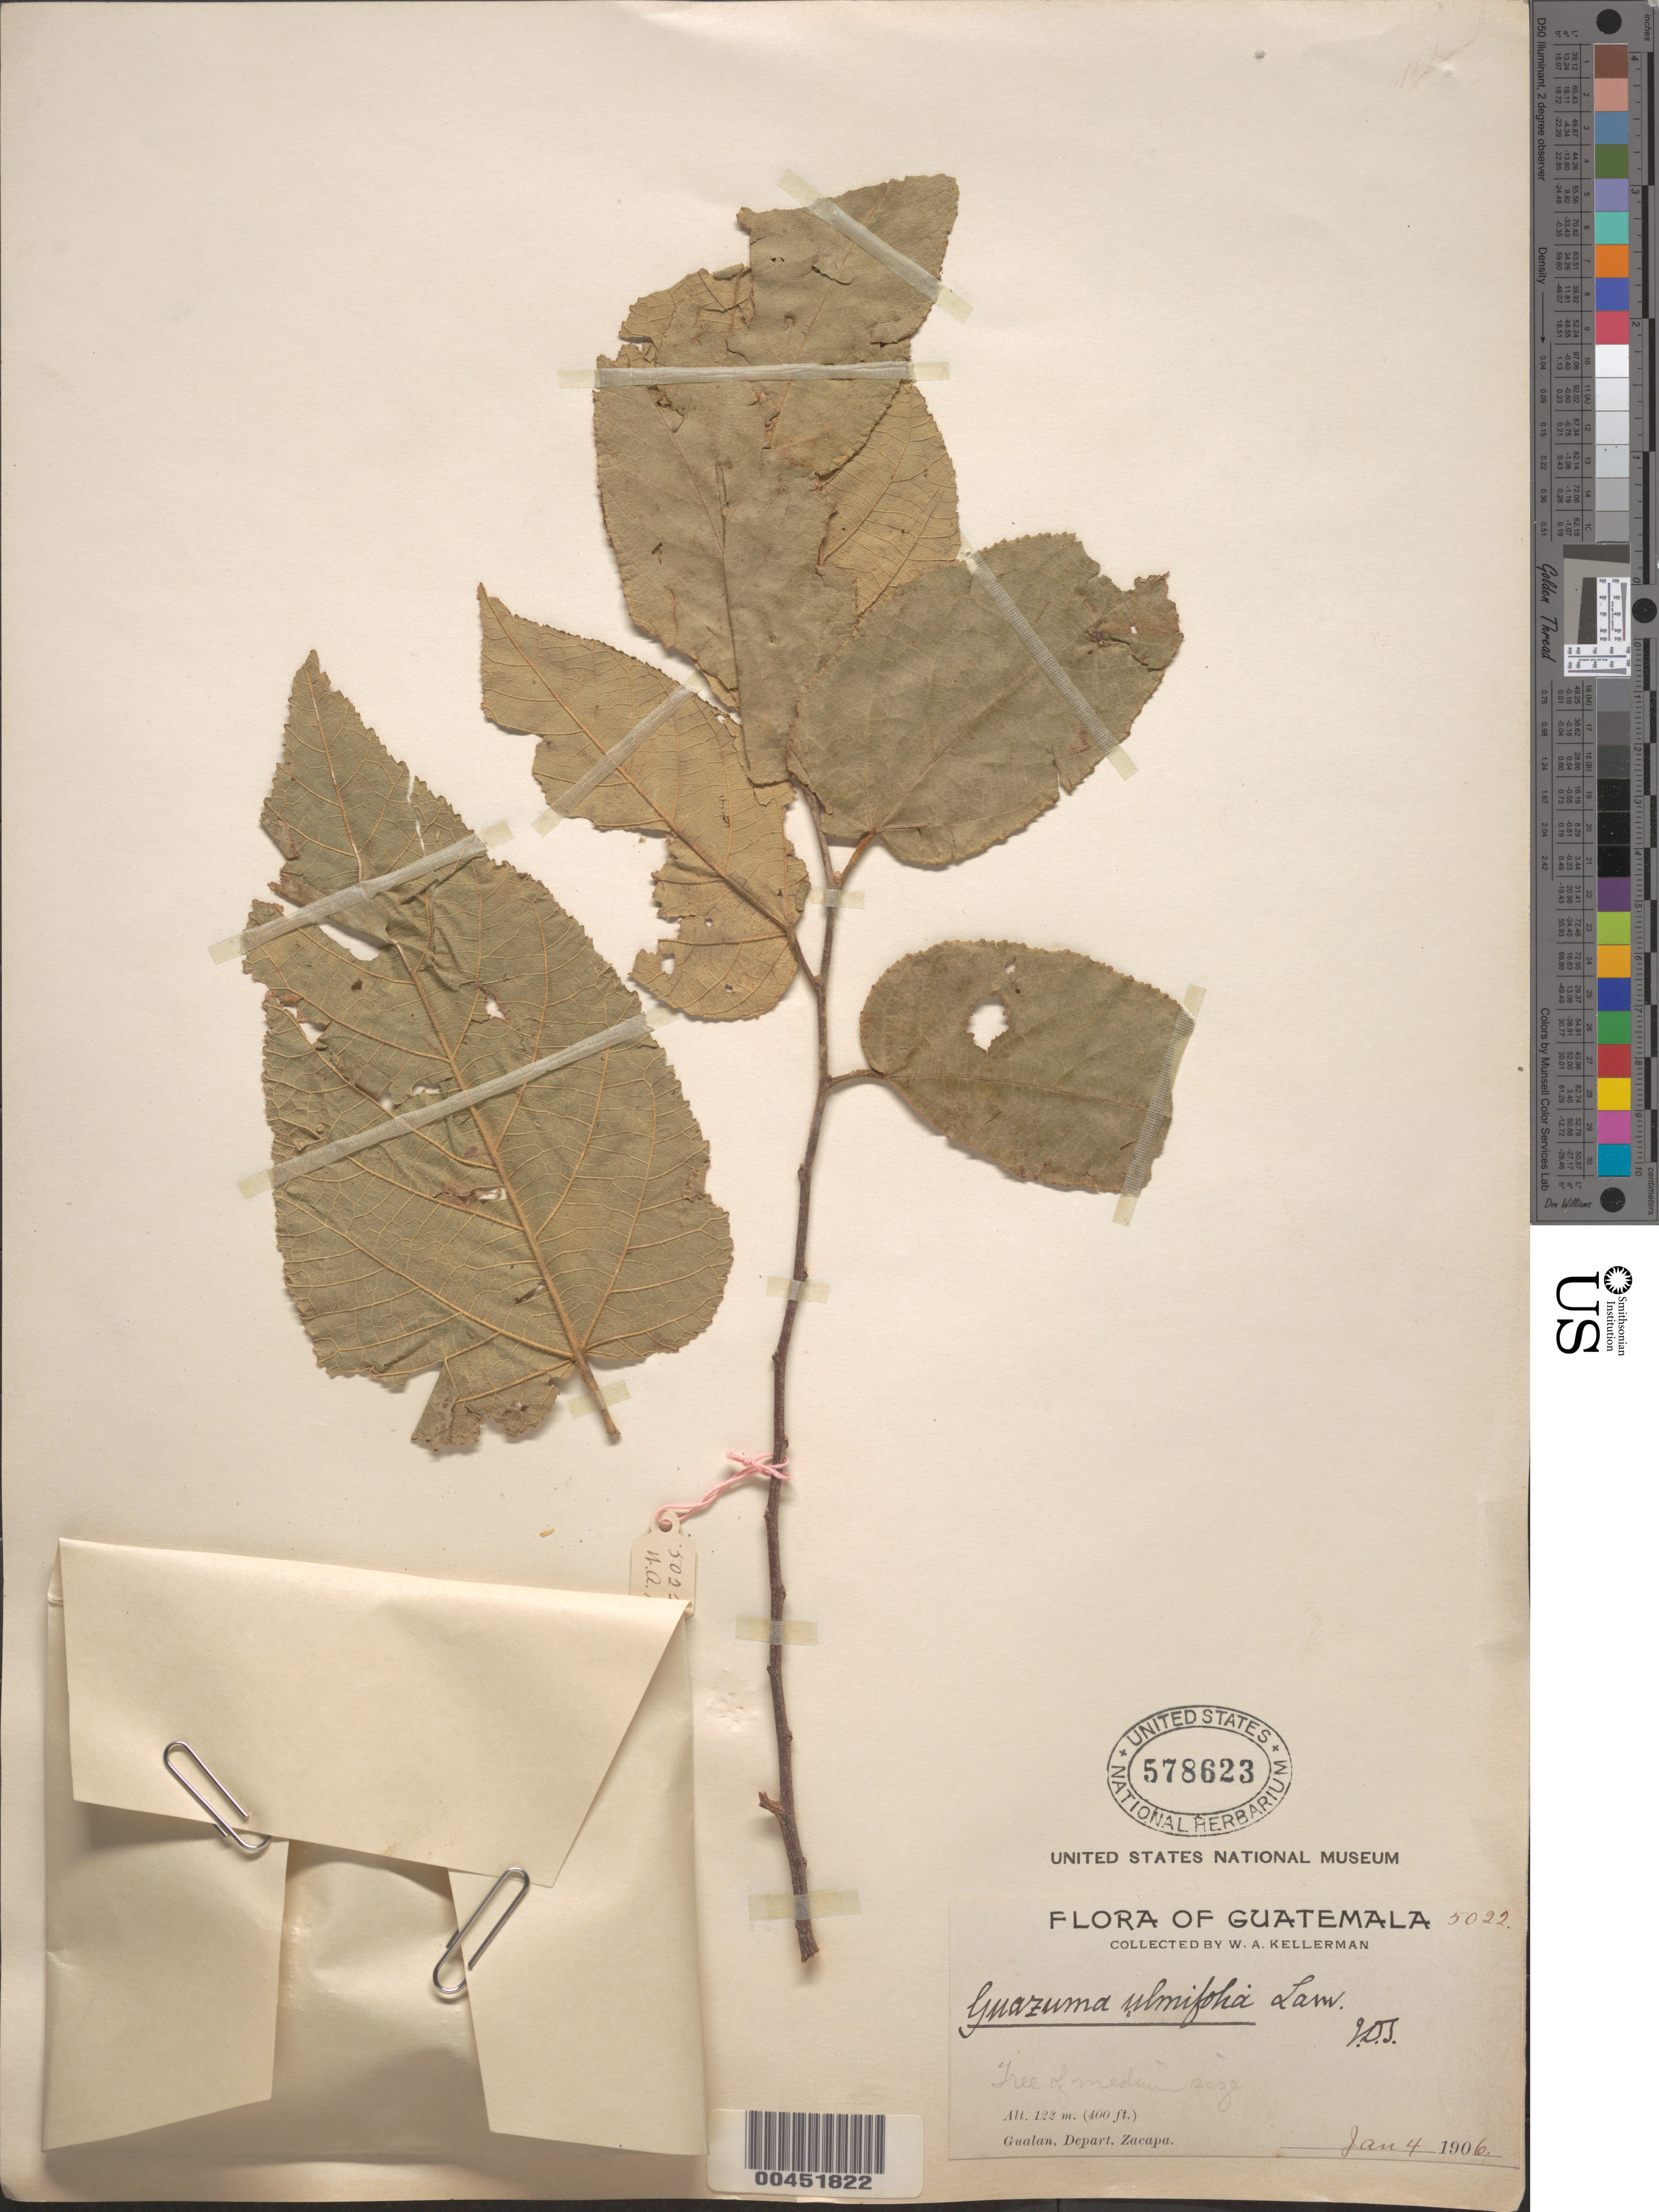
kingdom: Plantae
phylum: Tracheophyta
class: Magnoliopsida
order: Malvales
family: Malvaceae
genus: Guazuma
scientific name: Guazuma ulmifolia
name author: Lam.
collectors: W. A. Kellerman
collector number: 5022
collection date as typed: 04 Jan 1906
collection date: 1906-01-04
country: Guatemala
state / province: Zacapa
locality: Gualan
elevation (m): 122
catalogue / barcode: US 578623